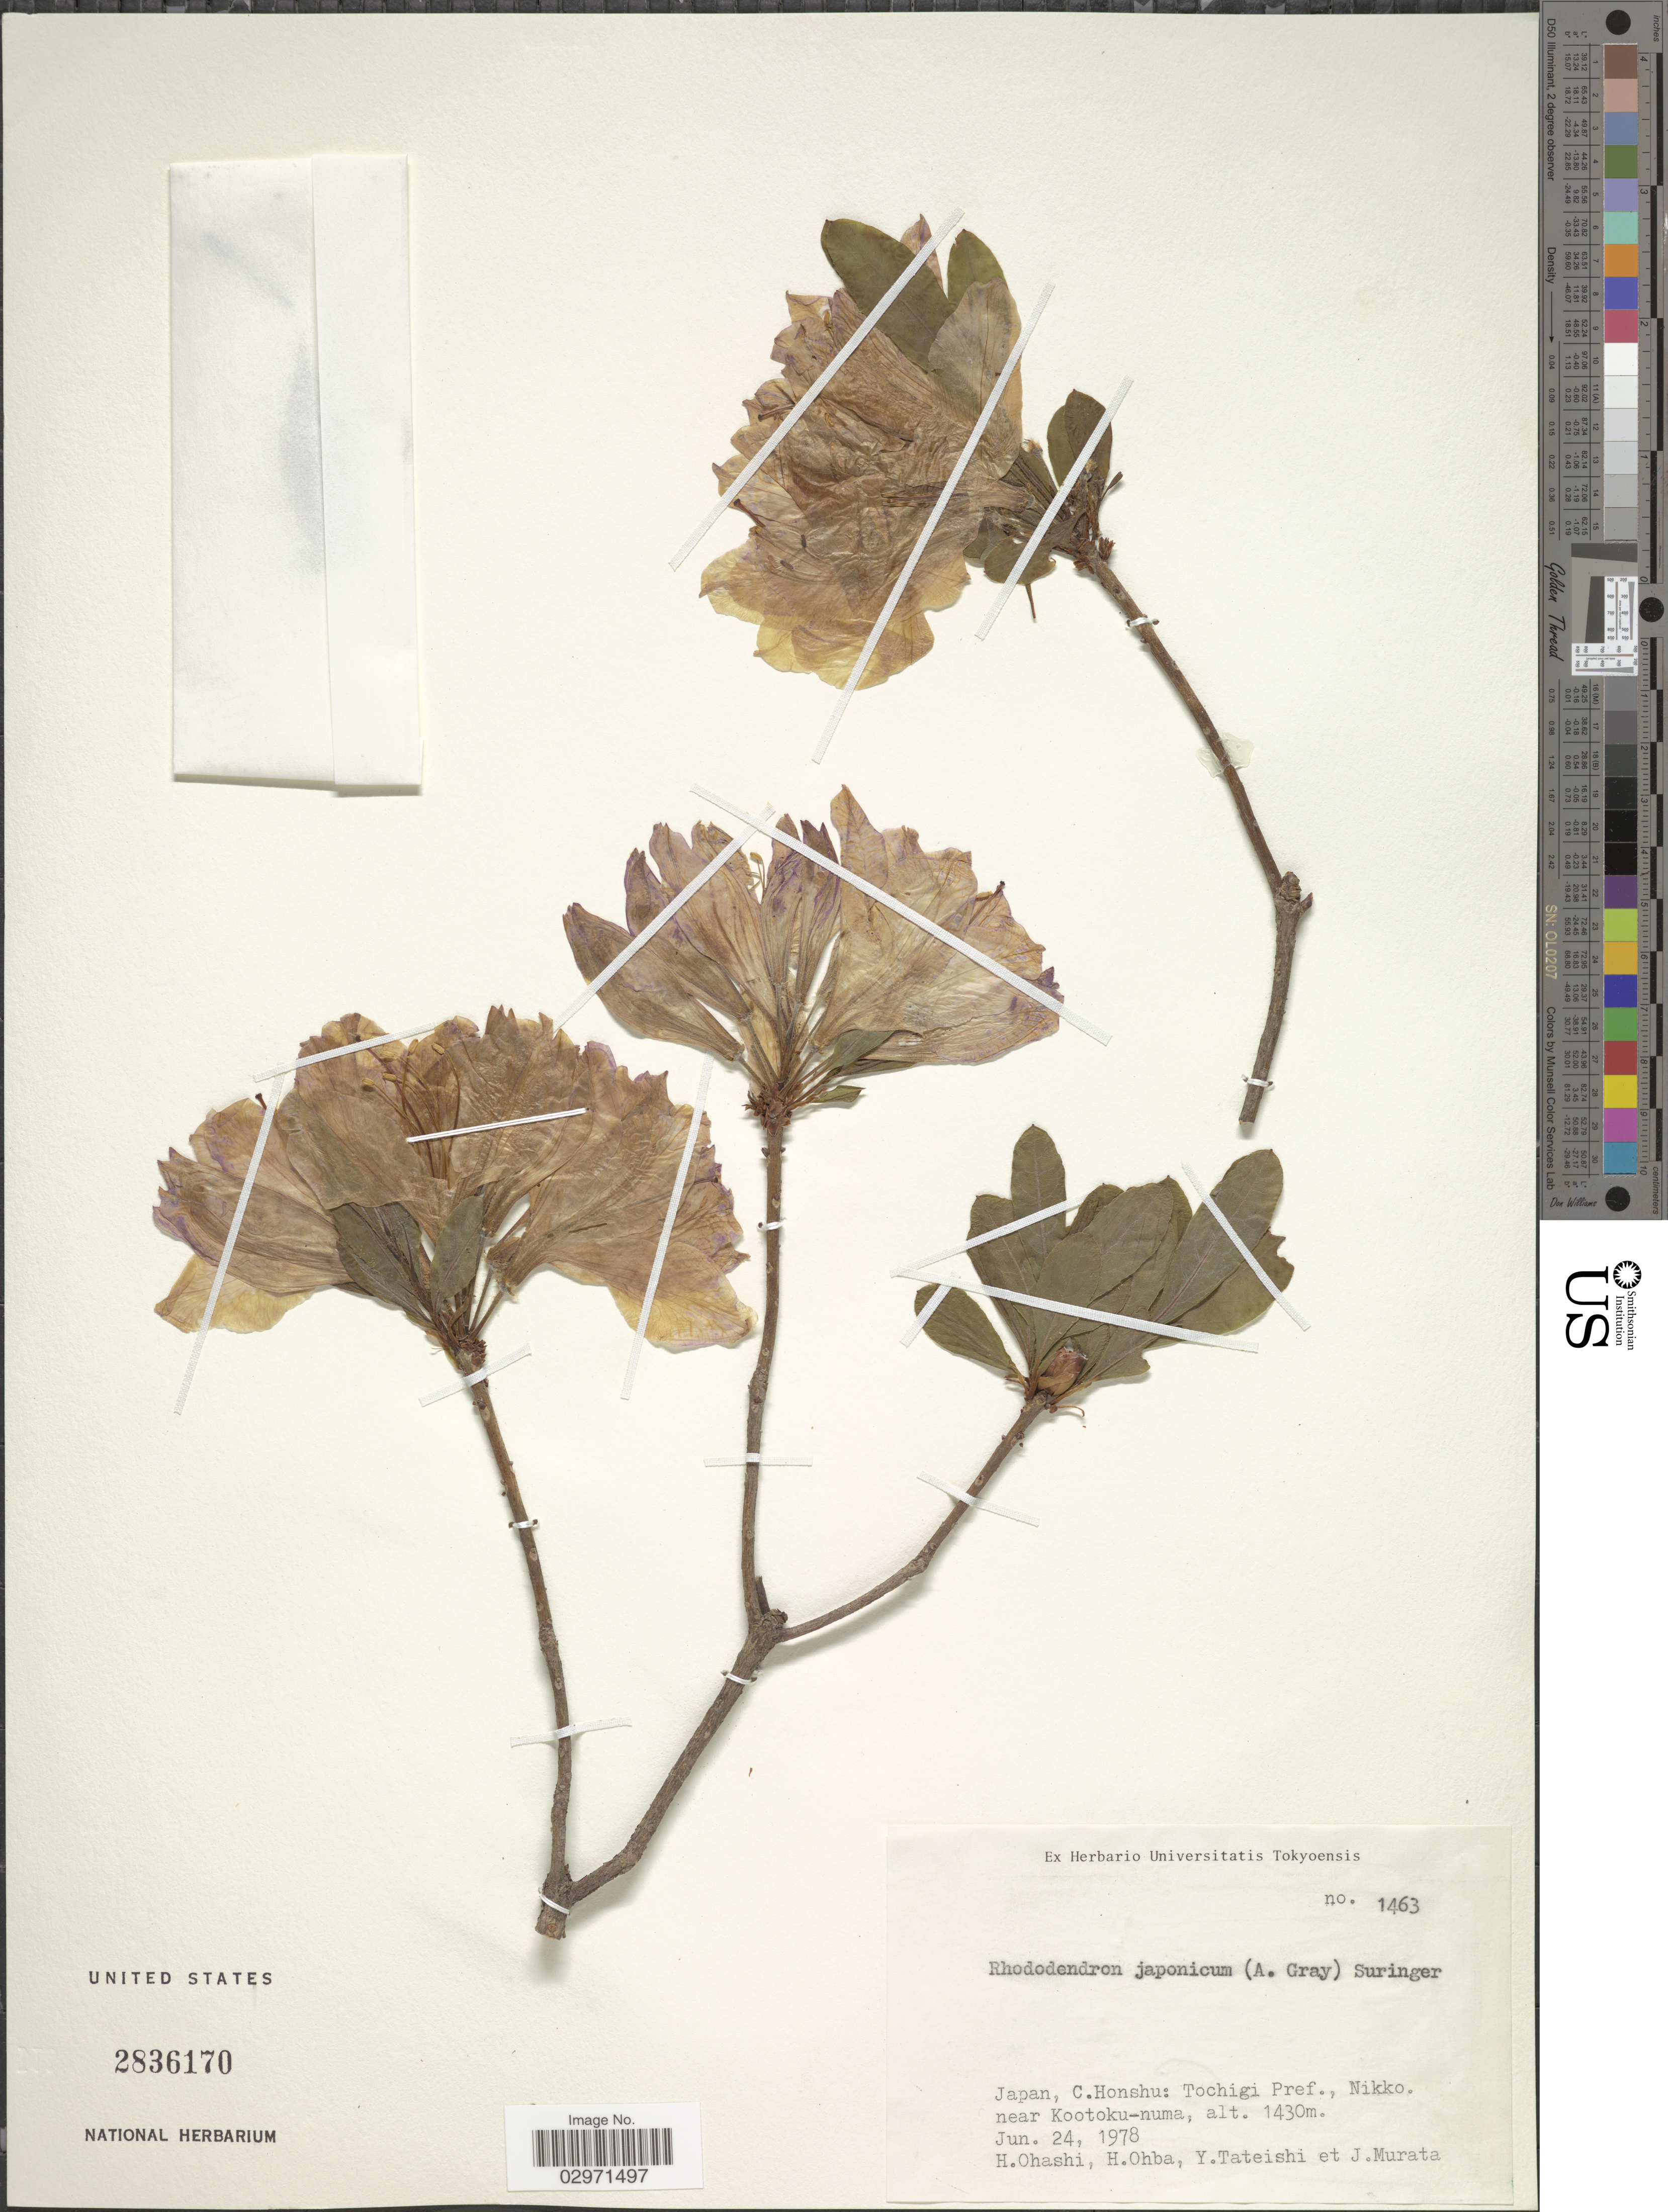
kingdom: Plantae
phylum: Tracheophyta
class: Magnoliopsida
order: Ericales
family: Ericaceae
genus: Rhododendron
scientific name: Rhododendron japonicum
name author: (A. Gray) Suringar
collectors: H. Ohashi, H. Ohba, Y. Tateishi & J. Murata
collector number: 1463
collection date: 1978-06-24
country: Japan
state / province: Totigi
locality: C. Honshu: Tochigi Pref., Nikko. near Kootoku-numa.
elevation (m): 1430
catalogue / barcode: US 2836170